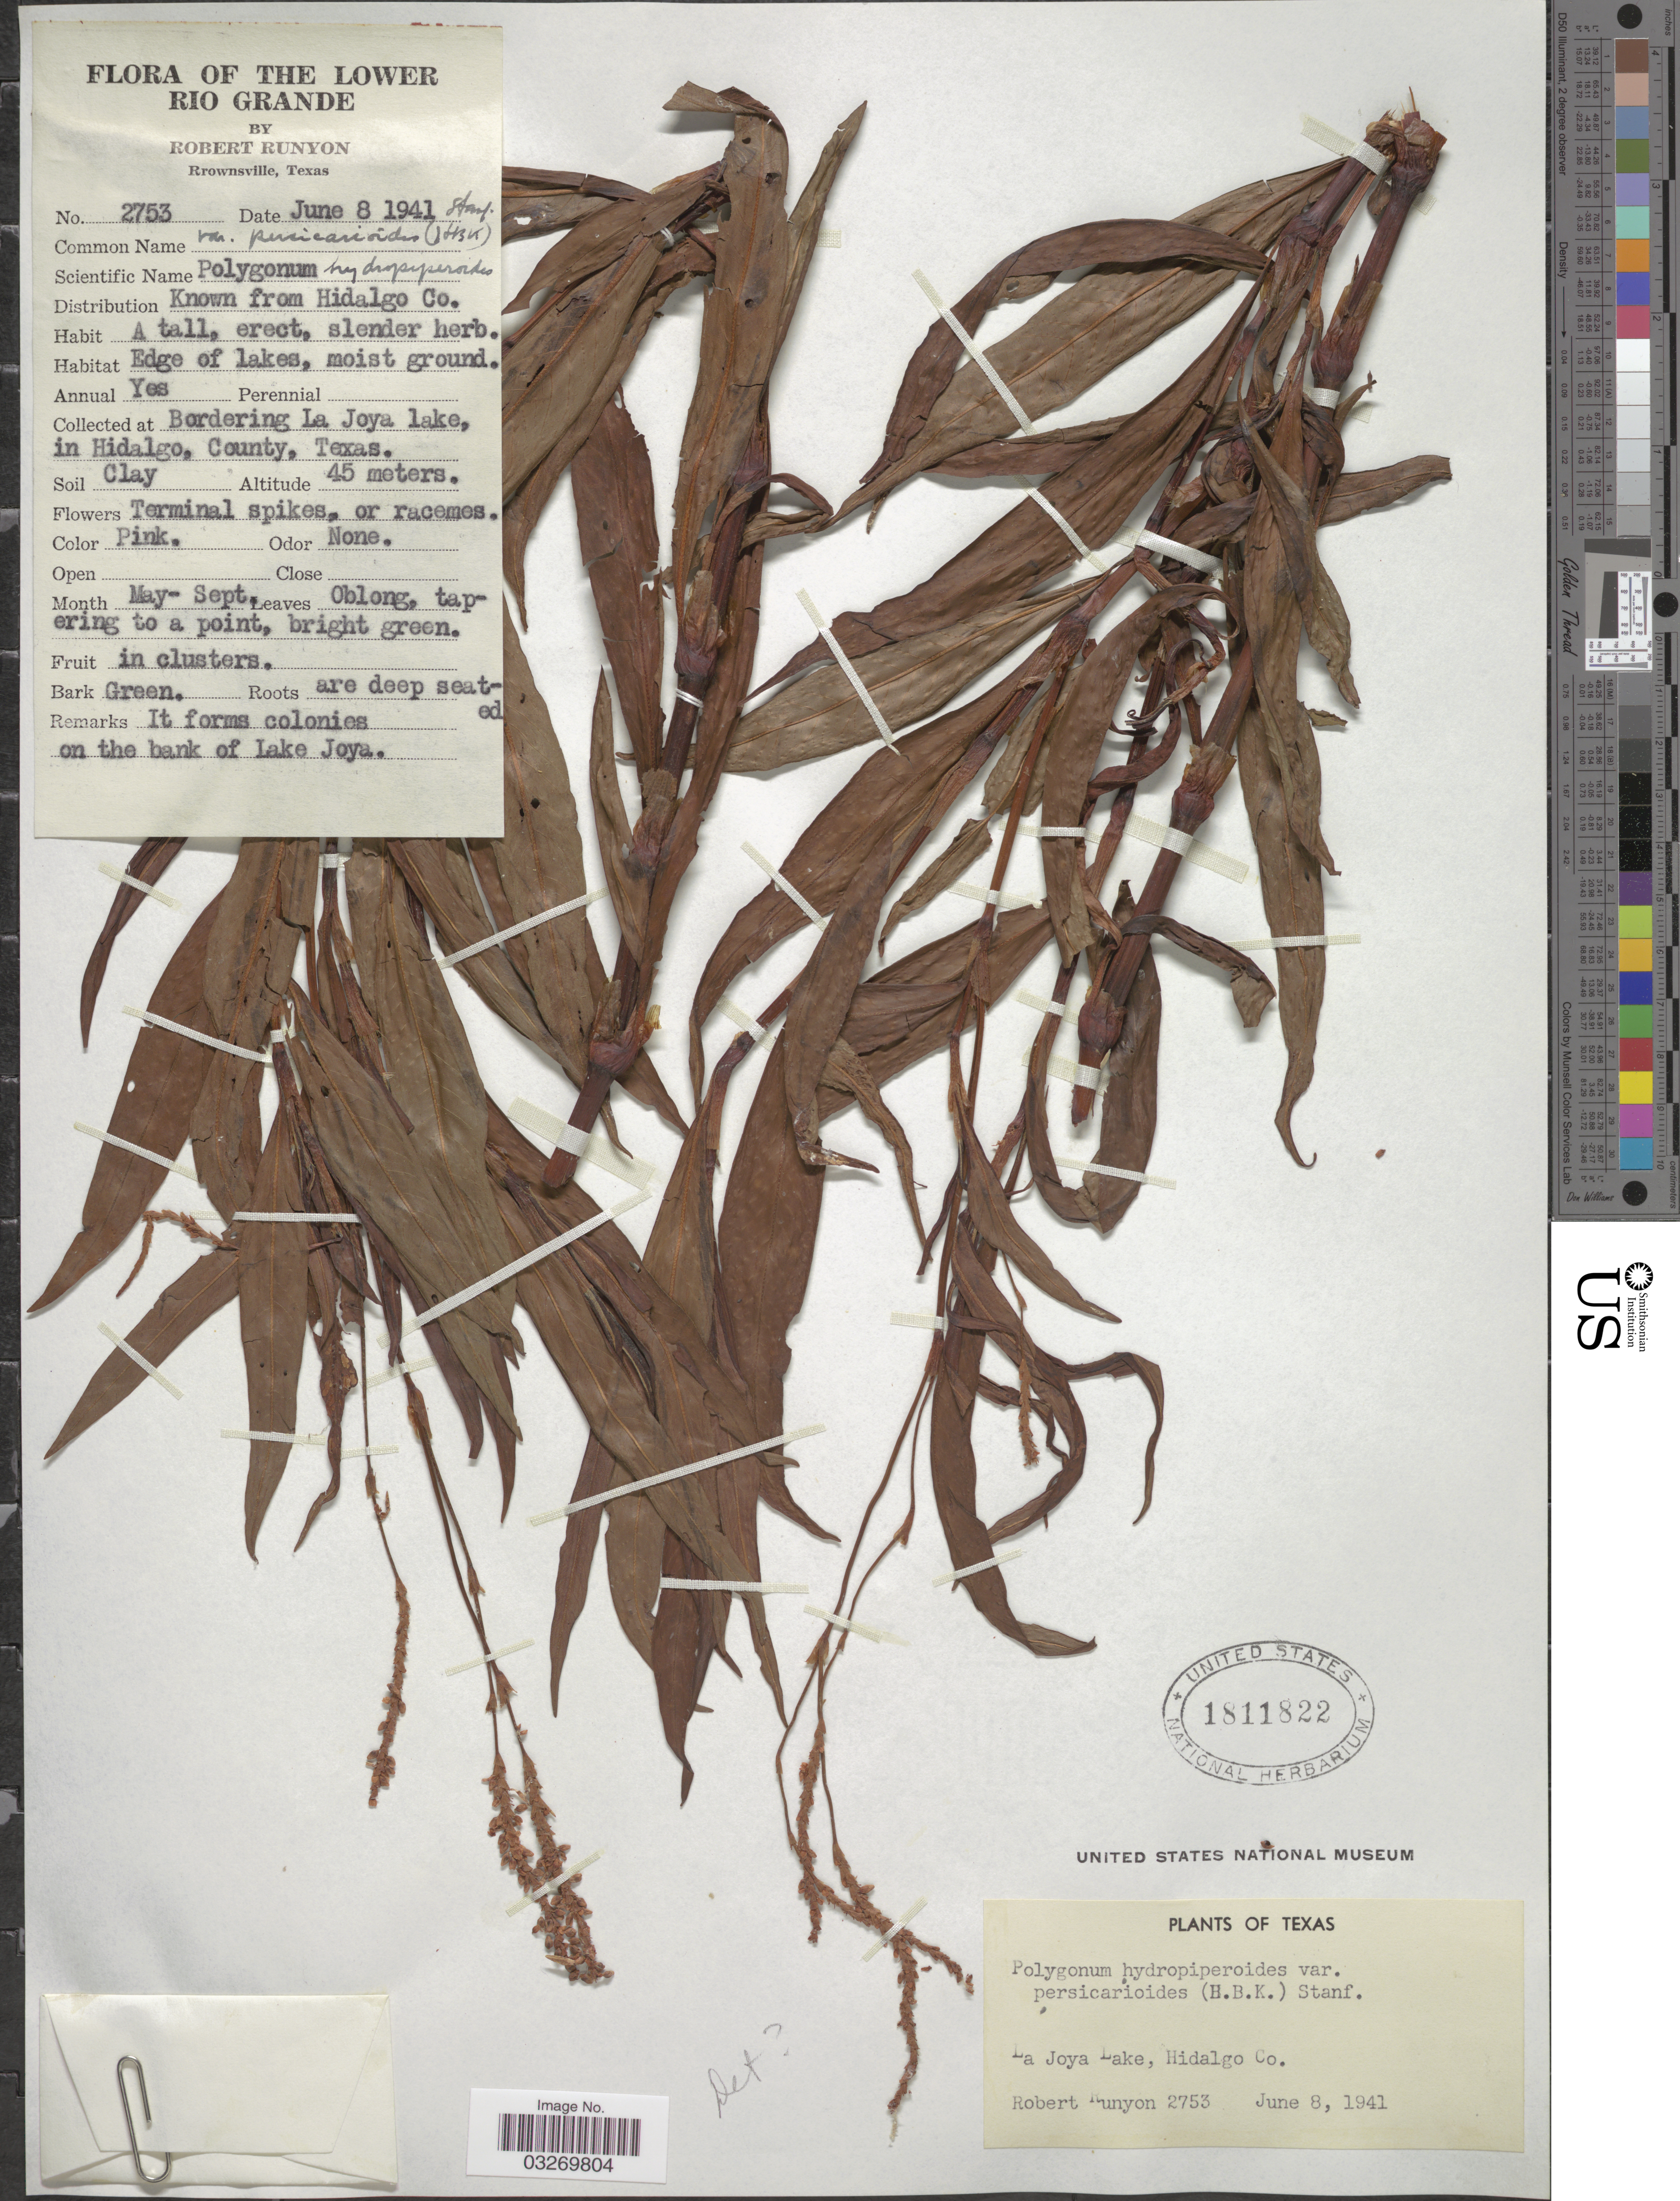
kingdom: Plantae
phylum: Tracheophyta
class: Magnoliopsida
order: Caryophyllales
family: Polygonaceae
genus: Polygonum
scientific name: Polygonum hydropiperoides var. persicarioides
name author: Michx.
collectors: R. Runyon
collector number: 2753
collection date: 1941-06-08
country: United States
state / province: Texas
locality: La Joya Lake, Hidalgo Co.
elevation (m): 45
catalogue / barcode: US 1811822